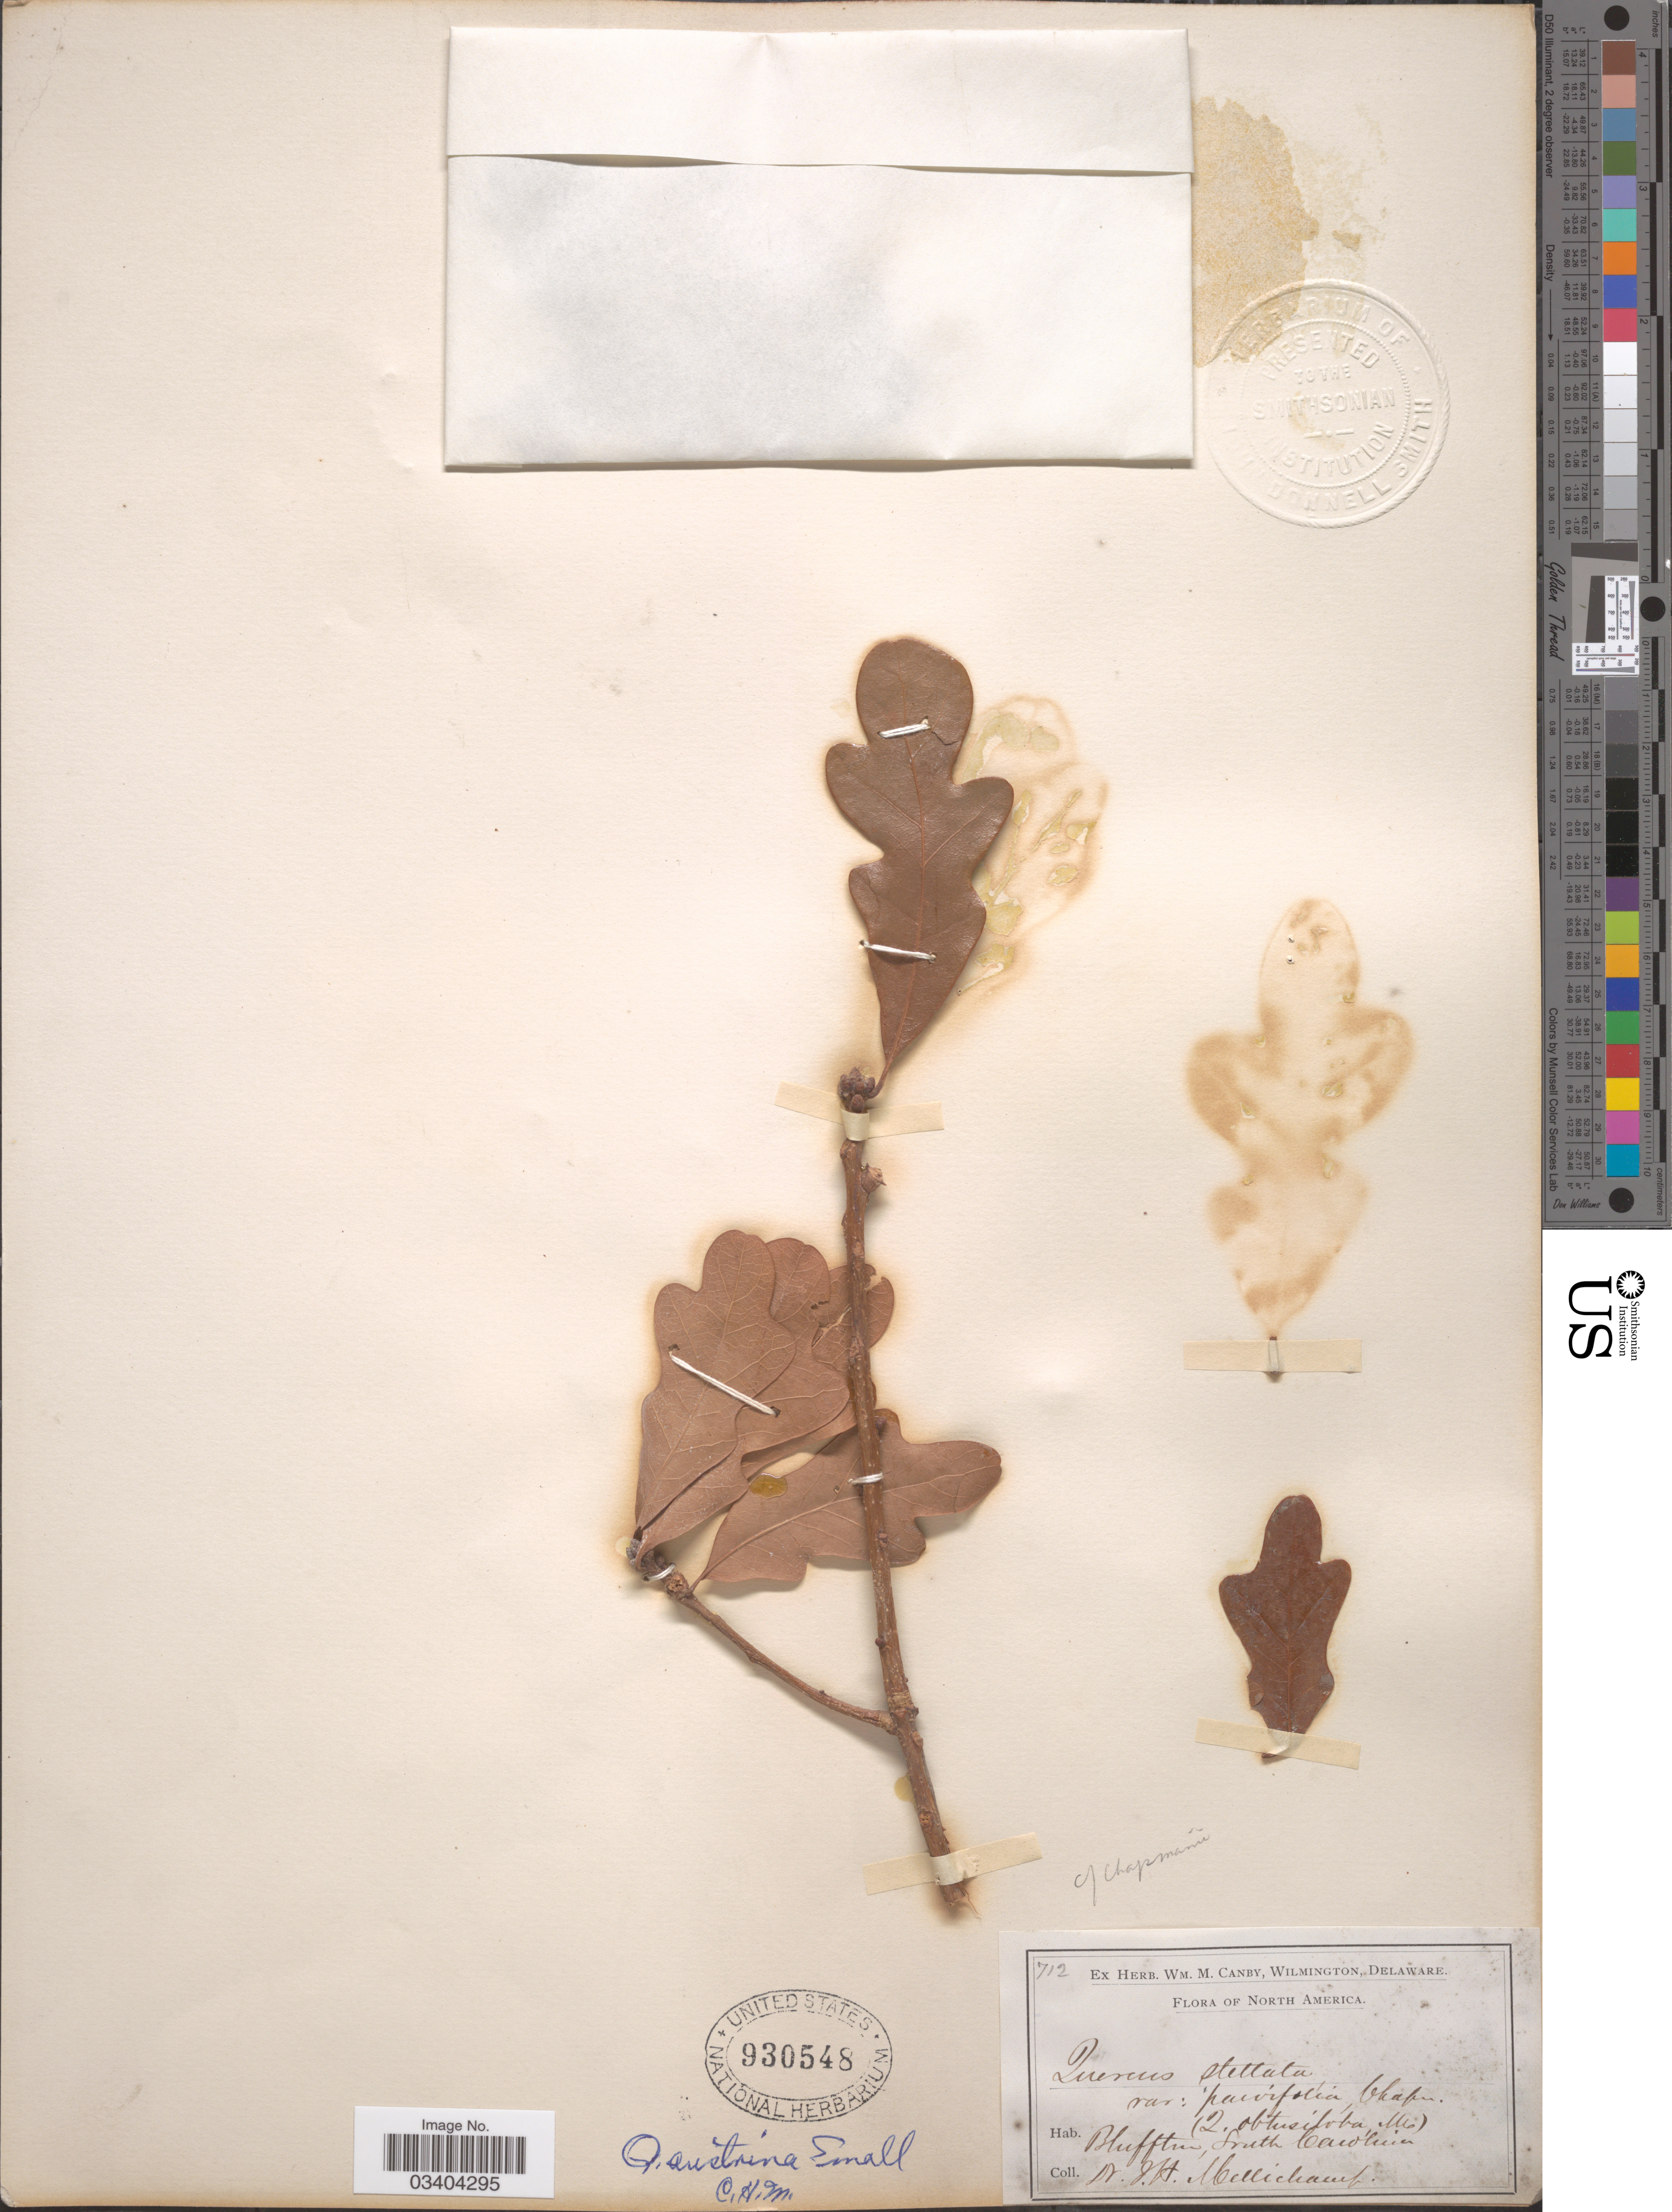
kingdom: Plantae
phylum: Tracheophyta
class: Magnoliopsida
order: Fagales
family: Fagaceae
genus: Quercus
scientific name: Quercus durandii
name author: Buckley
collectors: J. H. Mellichamp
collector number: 712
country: United States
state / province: South Carolina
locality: Bluffton.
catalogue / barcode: US 930548